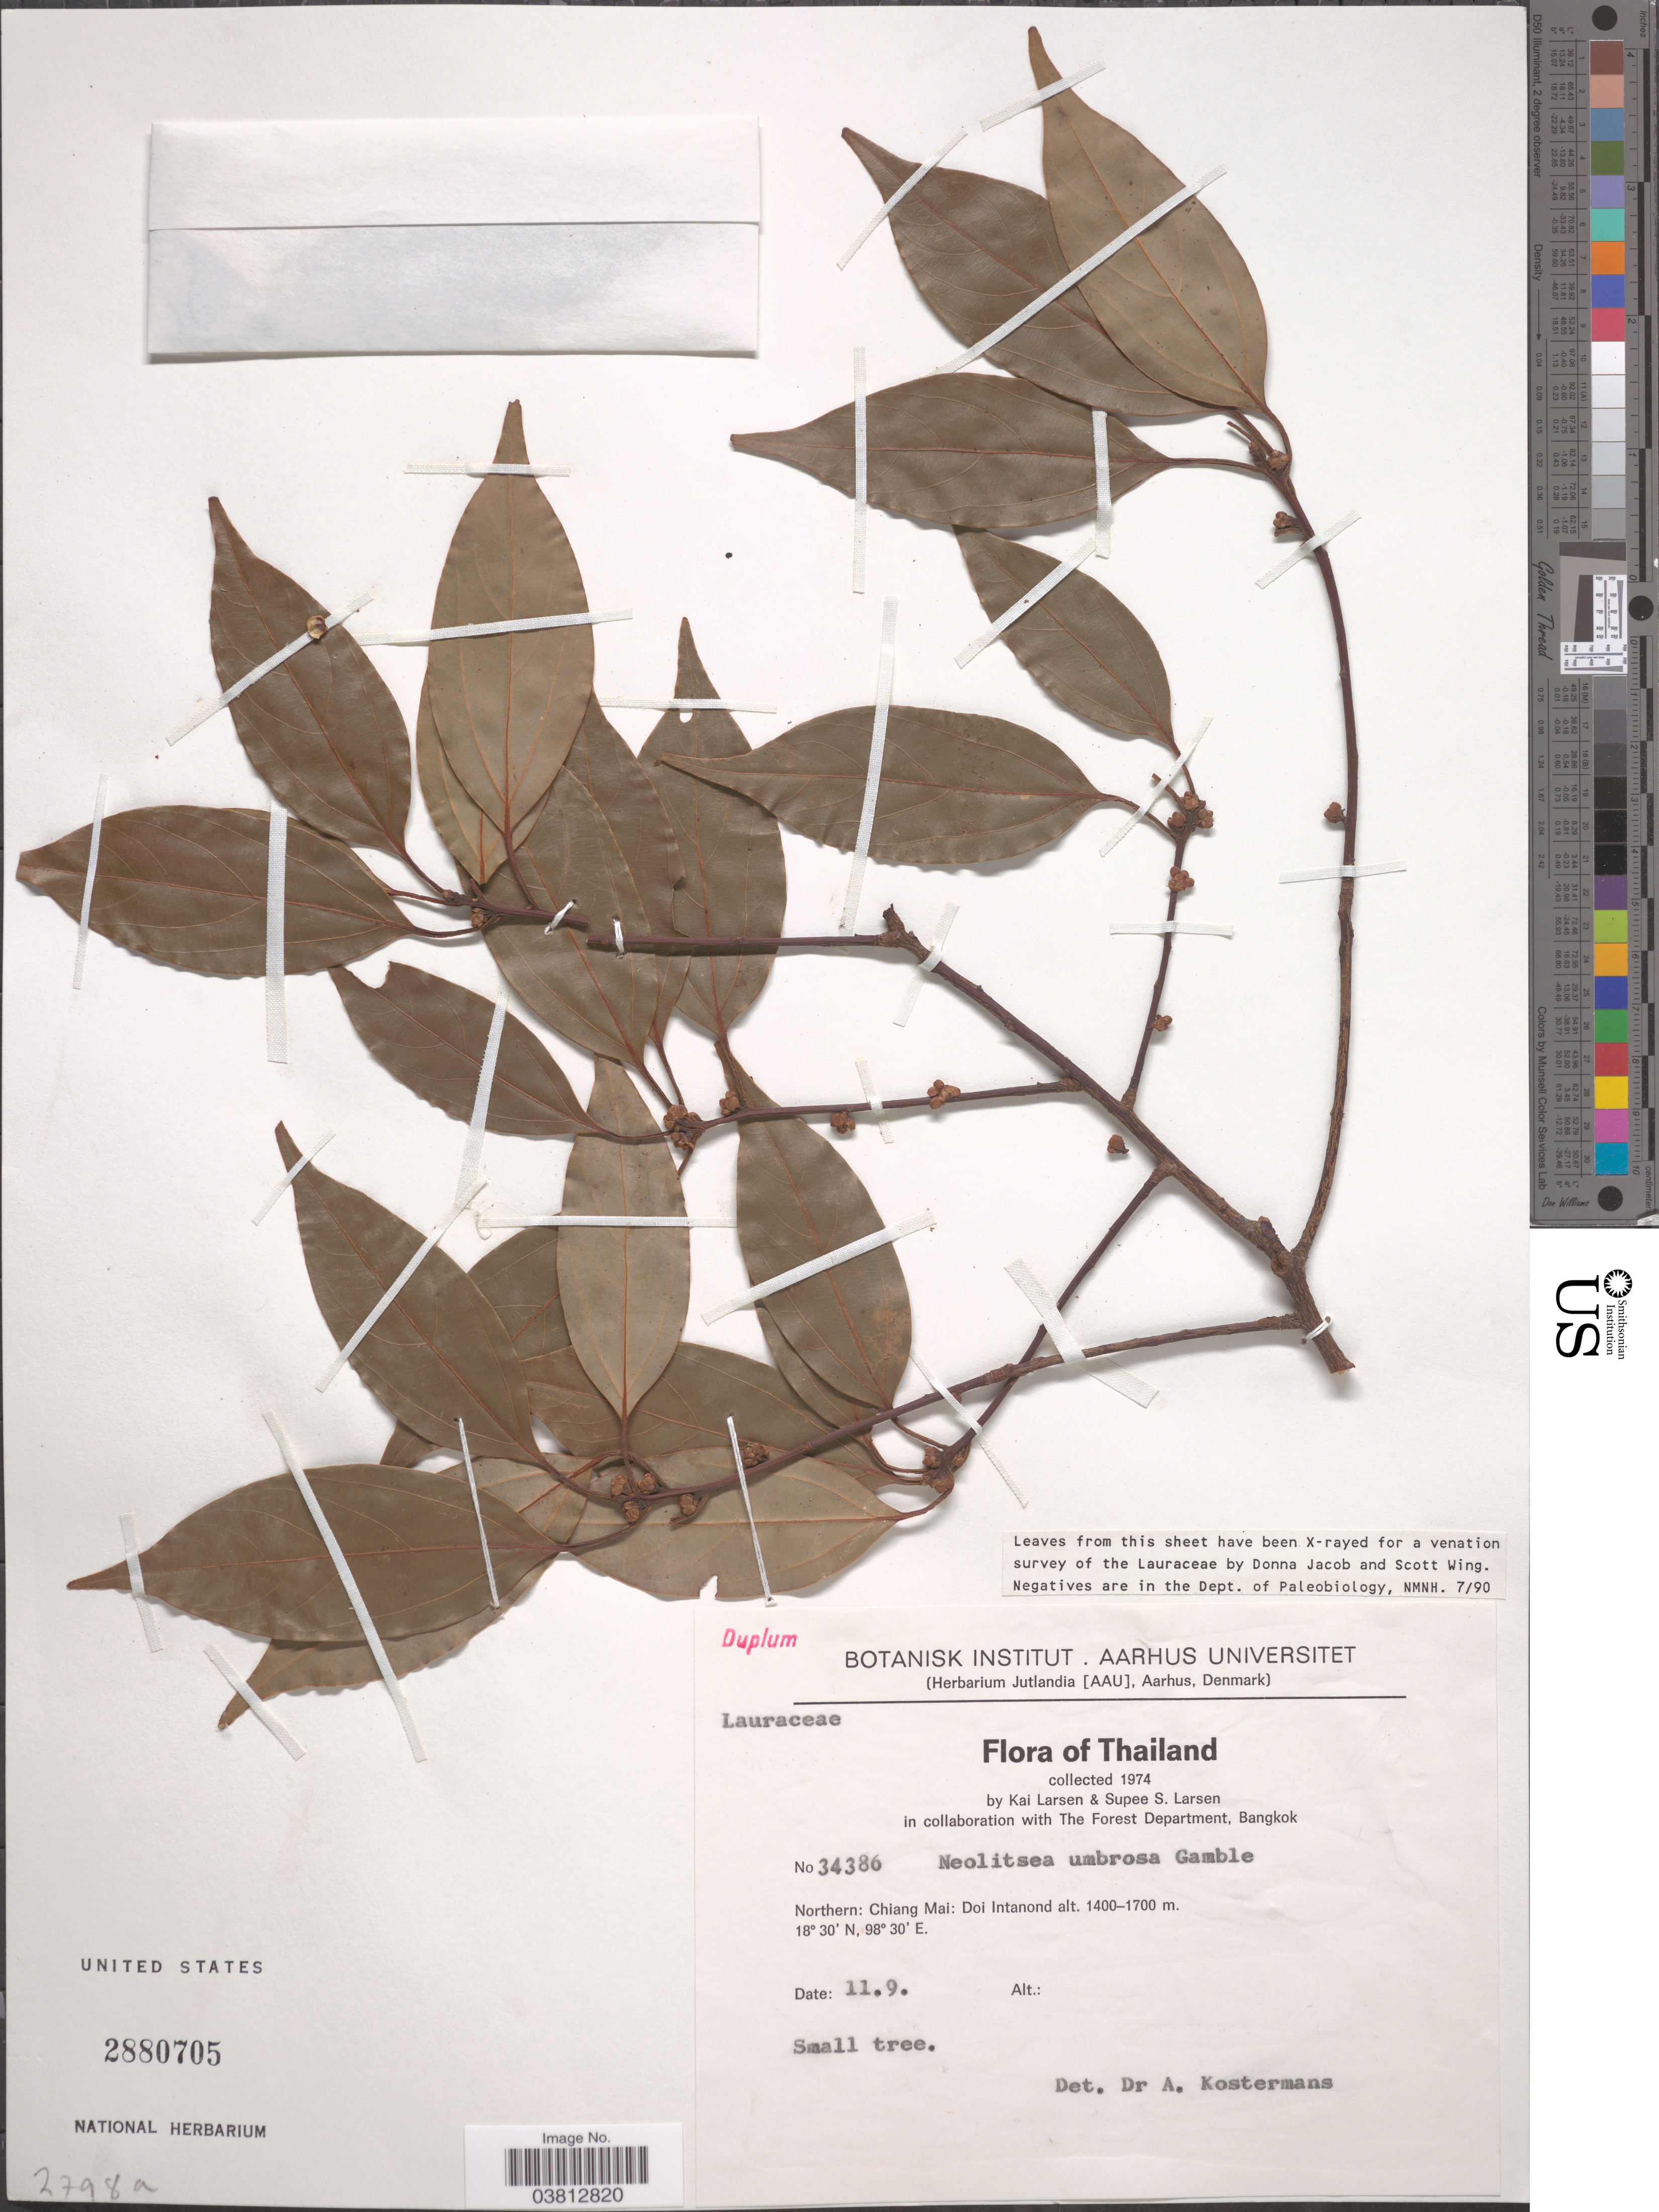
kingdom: Plantae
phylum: Tracheophyta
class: Magnoliopsida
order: Laurales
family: Lauraceae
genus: Neolitsea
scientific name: Neolitsea umbrosa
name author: (Nees) Gamble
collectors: K. Larsen & S. Larsen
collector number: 34386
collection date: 1974-09-11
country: Thailand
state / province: Chiang Mai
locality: Northern: Doi Intanond.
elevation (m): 1400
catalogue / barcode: US 2880705